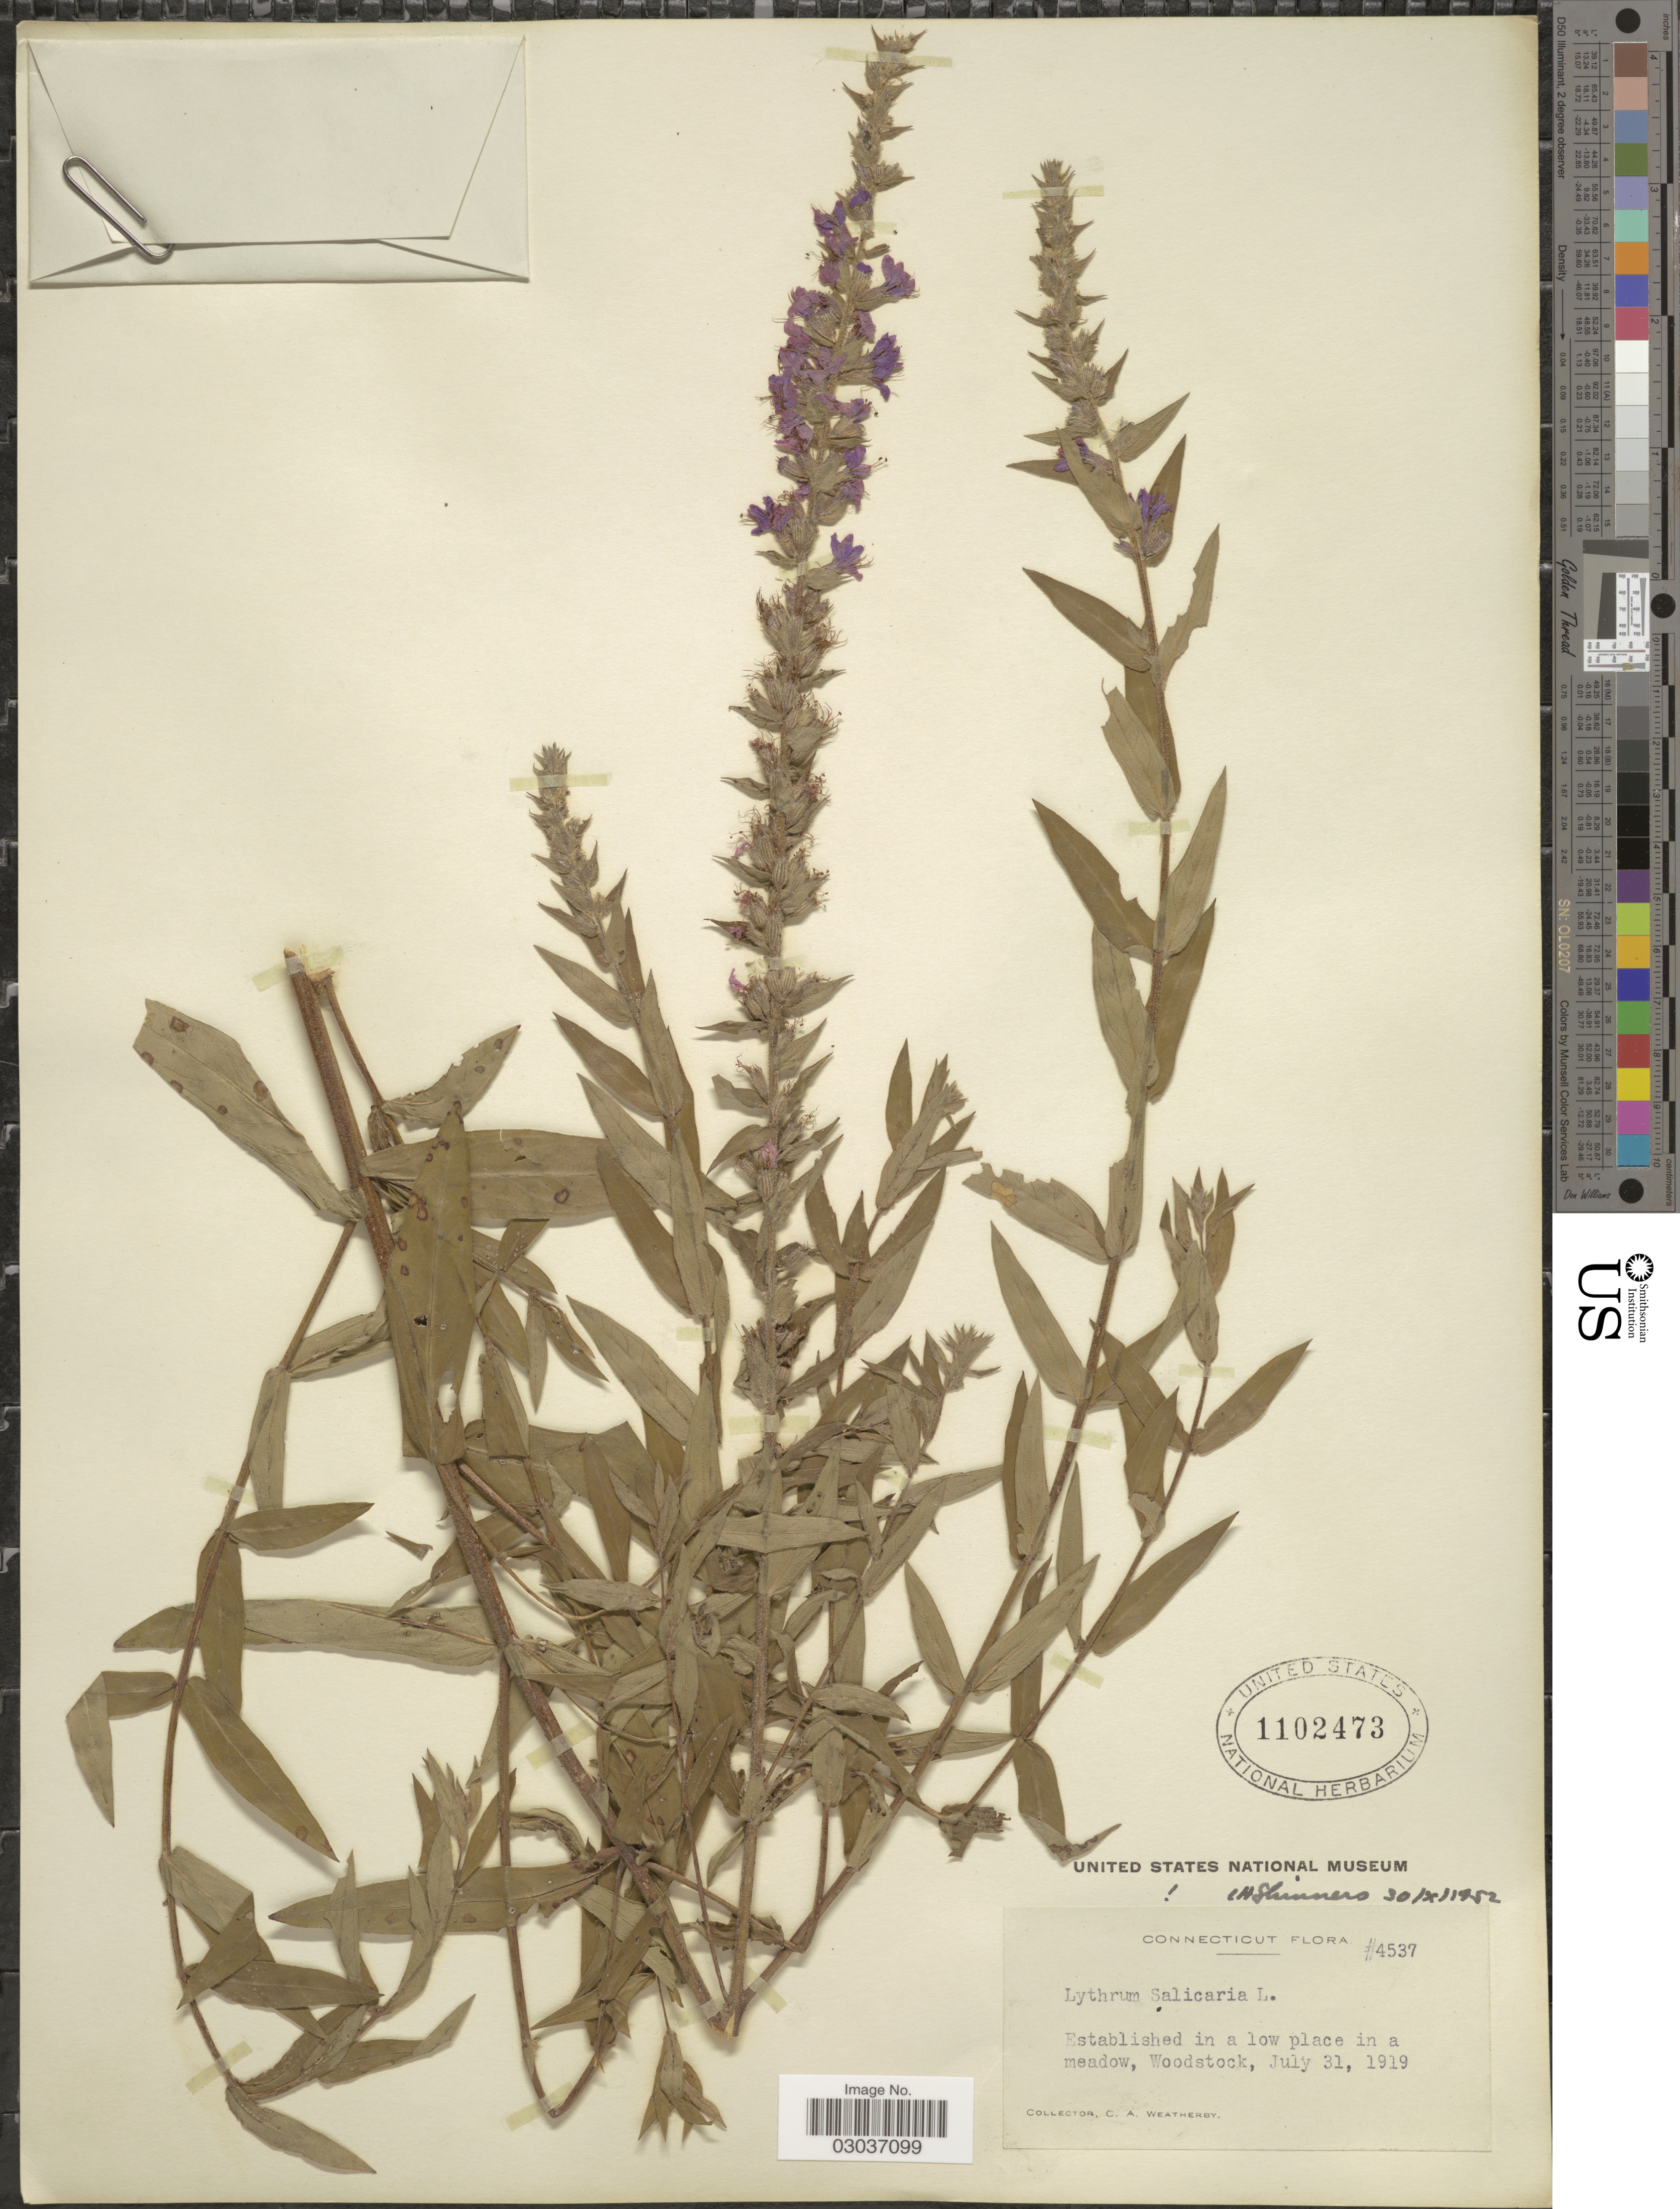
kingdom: Plantae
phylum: Tracheophyta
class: Magnoliopsida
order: Myrtales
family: Lythraceae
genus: Lythrum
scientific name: Lythrum salicaria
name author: L.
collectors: C. A. Weatherby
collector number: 4537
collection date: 1919-07-31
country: United States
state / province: Connecticut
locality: Woodstock.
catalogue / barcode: US 1102473